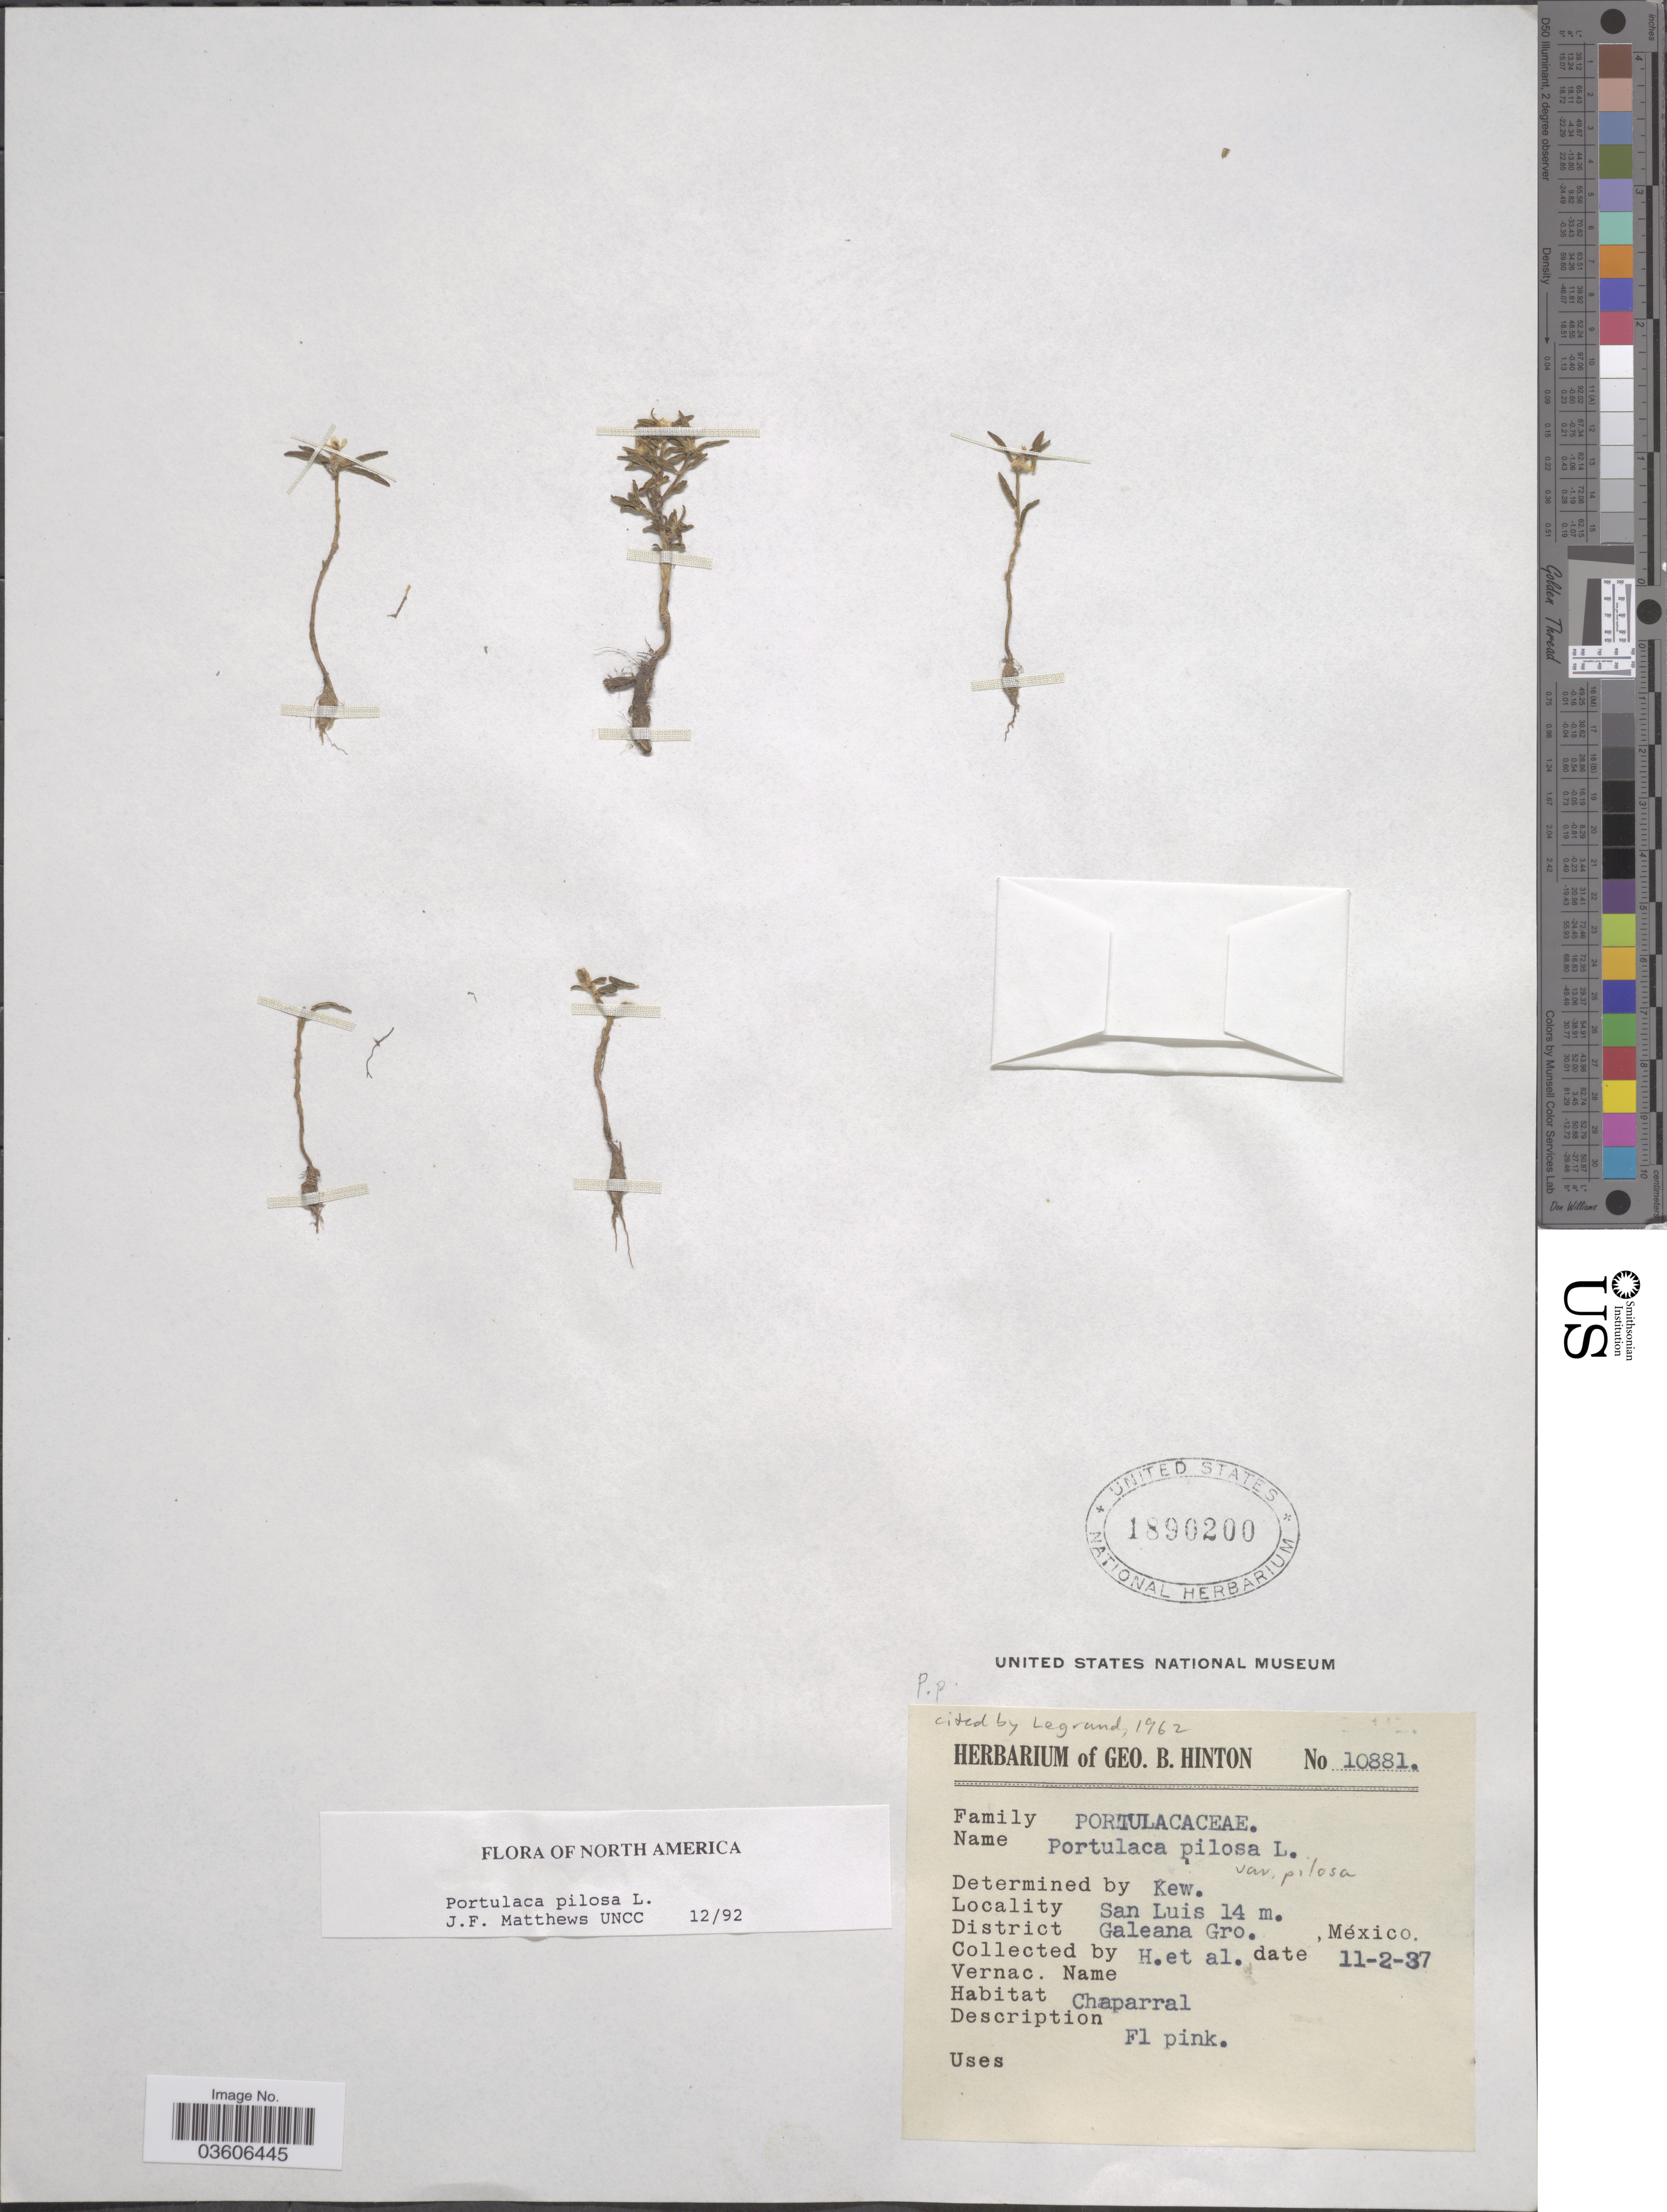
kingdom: Plantae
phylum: Tracheophyta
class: Magnoliopsida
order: Caryophyllales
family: Portulacaceae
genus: Portulaca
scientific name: Portulaca pilosa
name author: L.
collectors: G. B. Hinton & et al.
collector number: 10881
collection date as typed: Transcribed d/m/y: 11/2/37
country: Mexico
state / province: Guerrero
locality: San Luis. District Galeana.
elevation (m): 14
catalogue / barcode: US 1890200